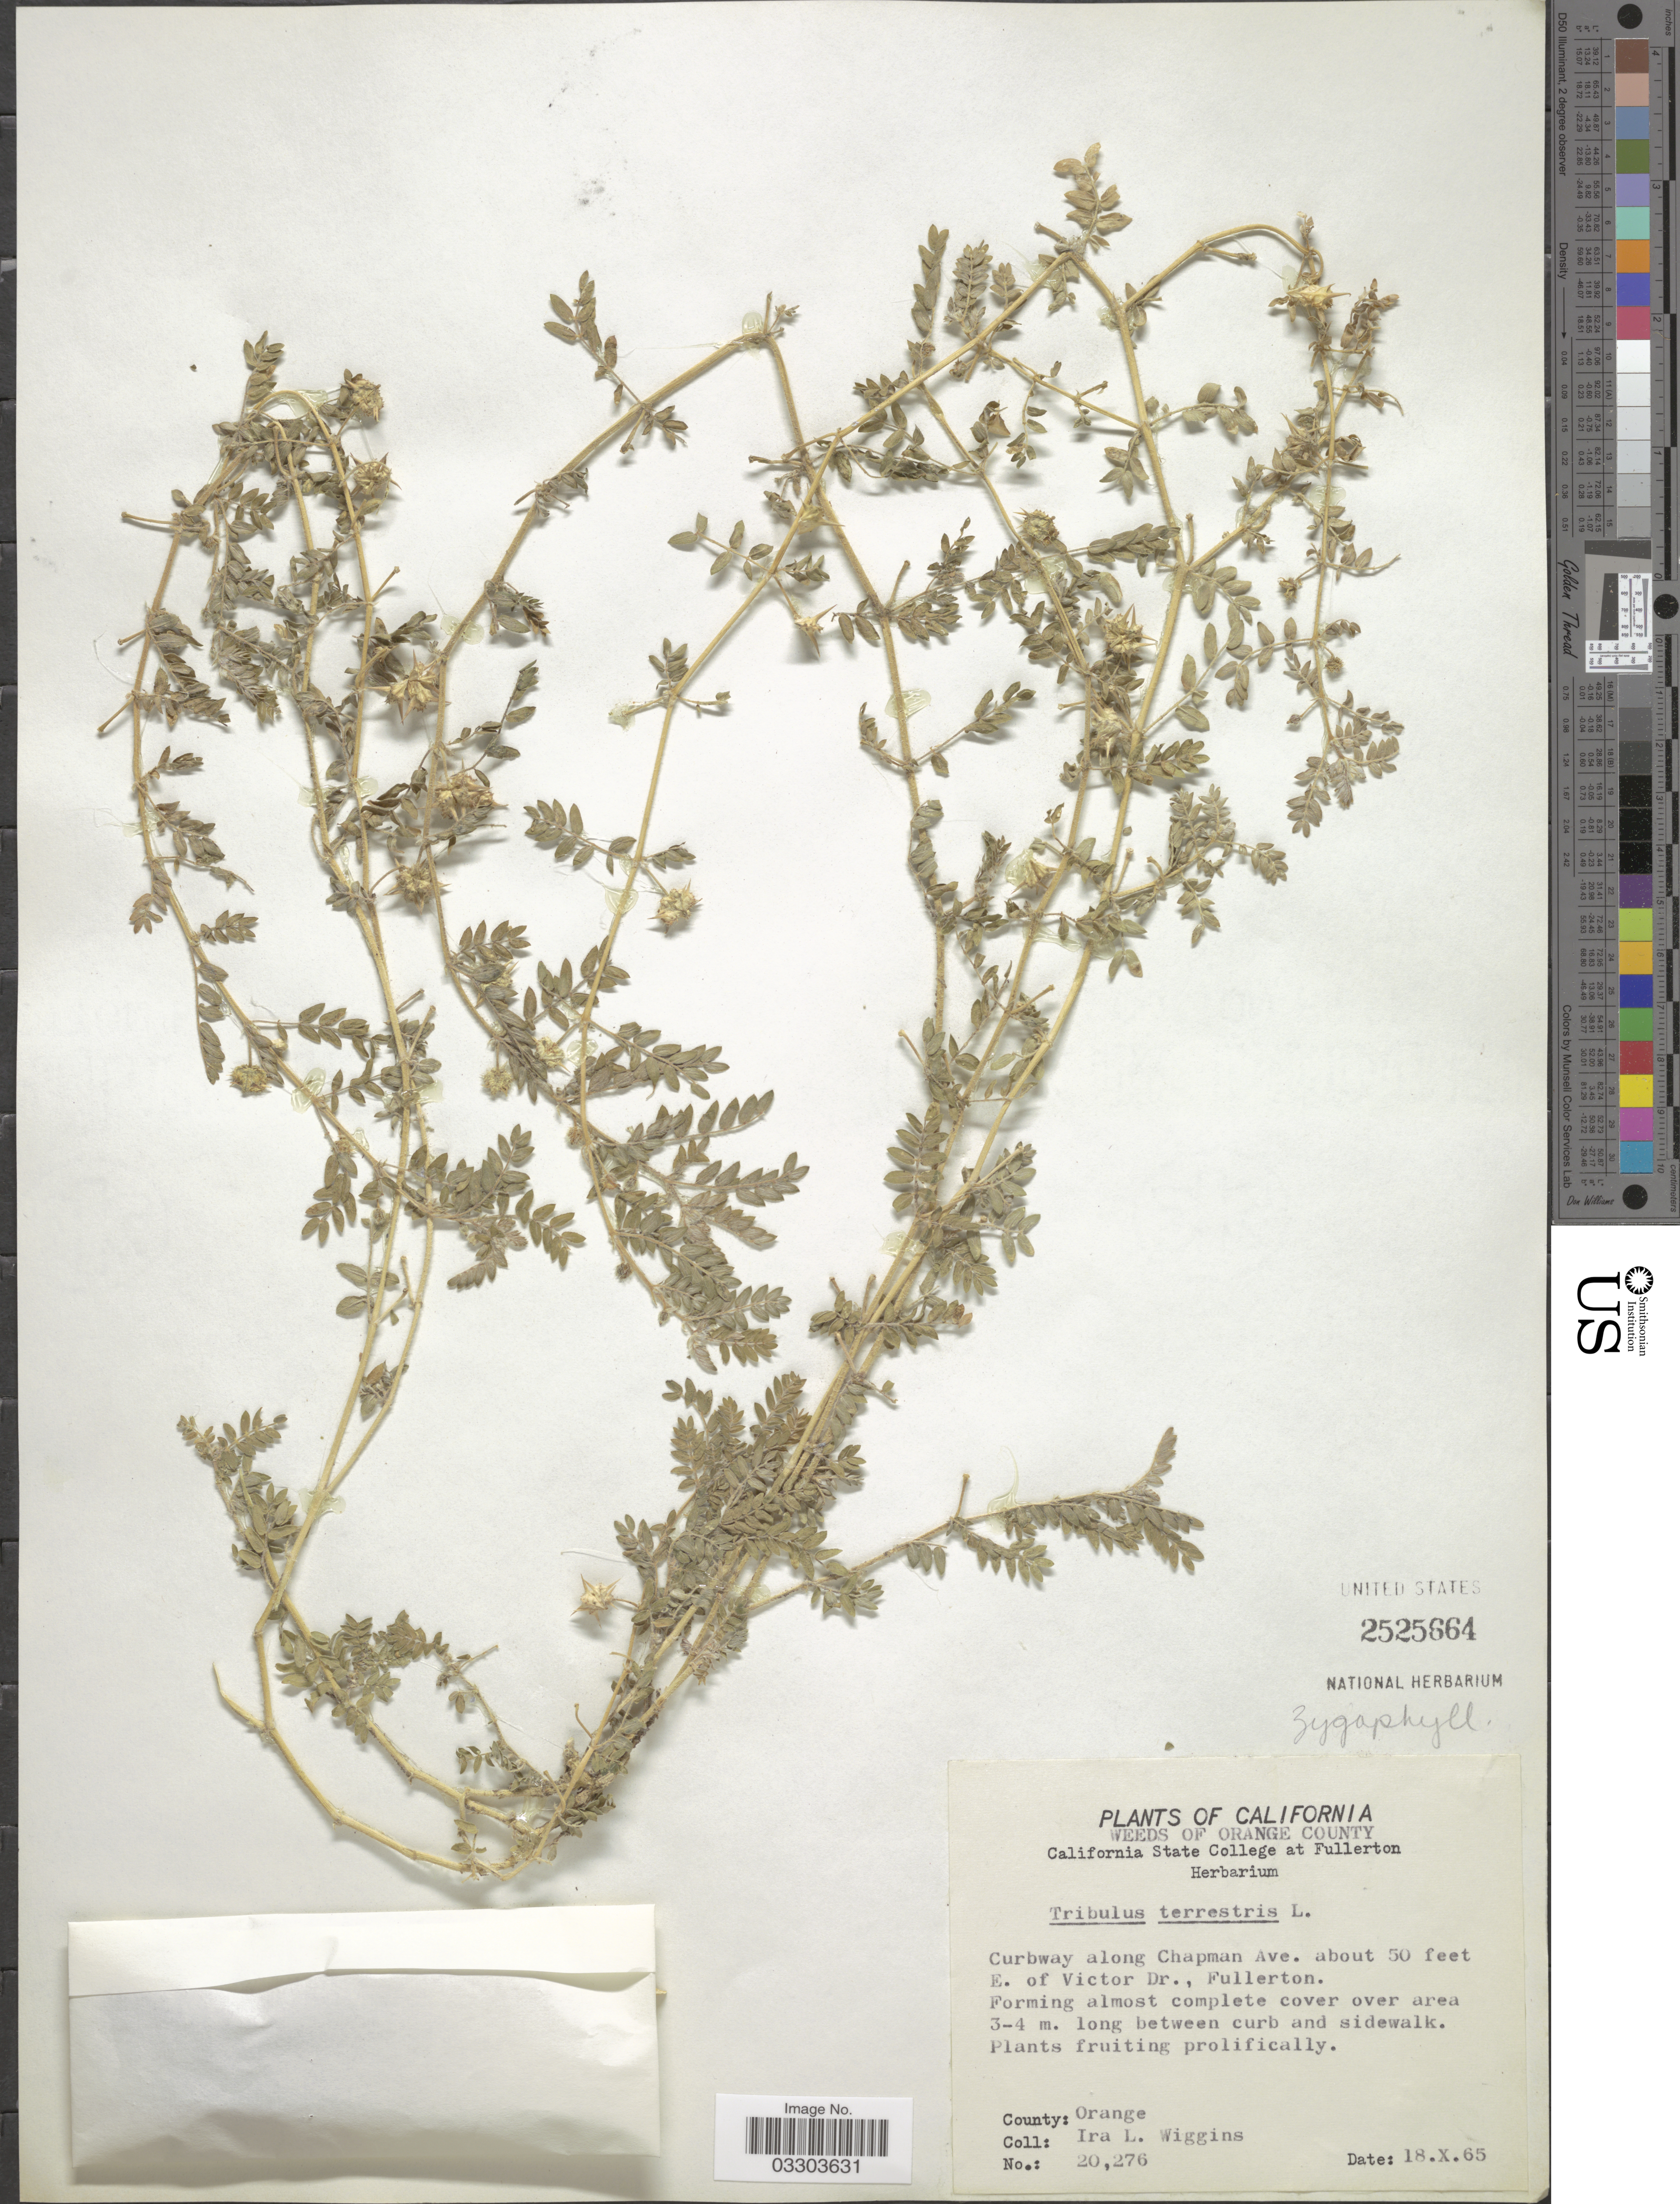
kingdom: Plantae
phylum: Tracheophyta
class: Magnoliopsida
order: Zygophyllales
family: Zygophyllaceae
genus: Tribulus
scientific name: Tribulus terrestris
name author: L.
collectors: I. L. Wiggins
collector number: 20276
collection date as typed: Transcribed d/m/y: 18/10/65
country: United States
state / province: California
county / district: Orange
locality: Orange County. Curbway along Chapman Ave. about 50 feet E. of Victor Dr., Fullerton. County: Orange.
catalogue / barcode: US 2525664